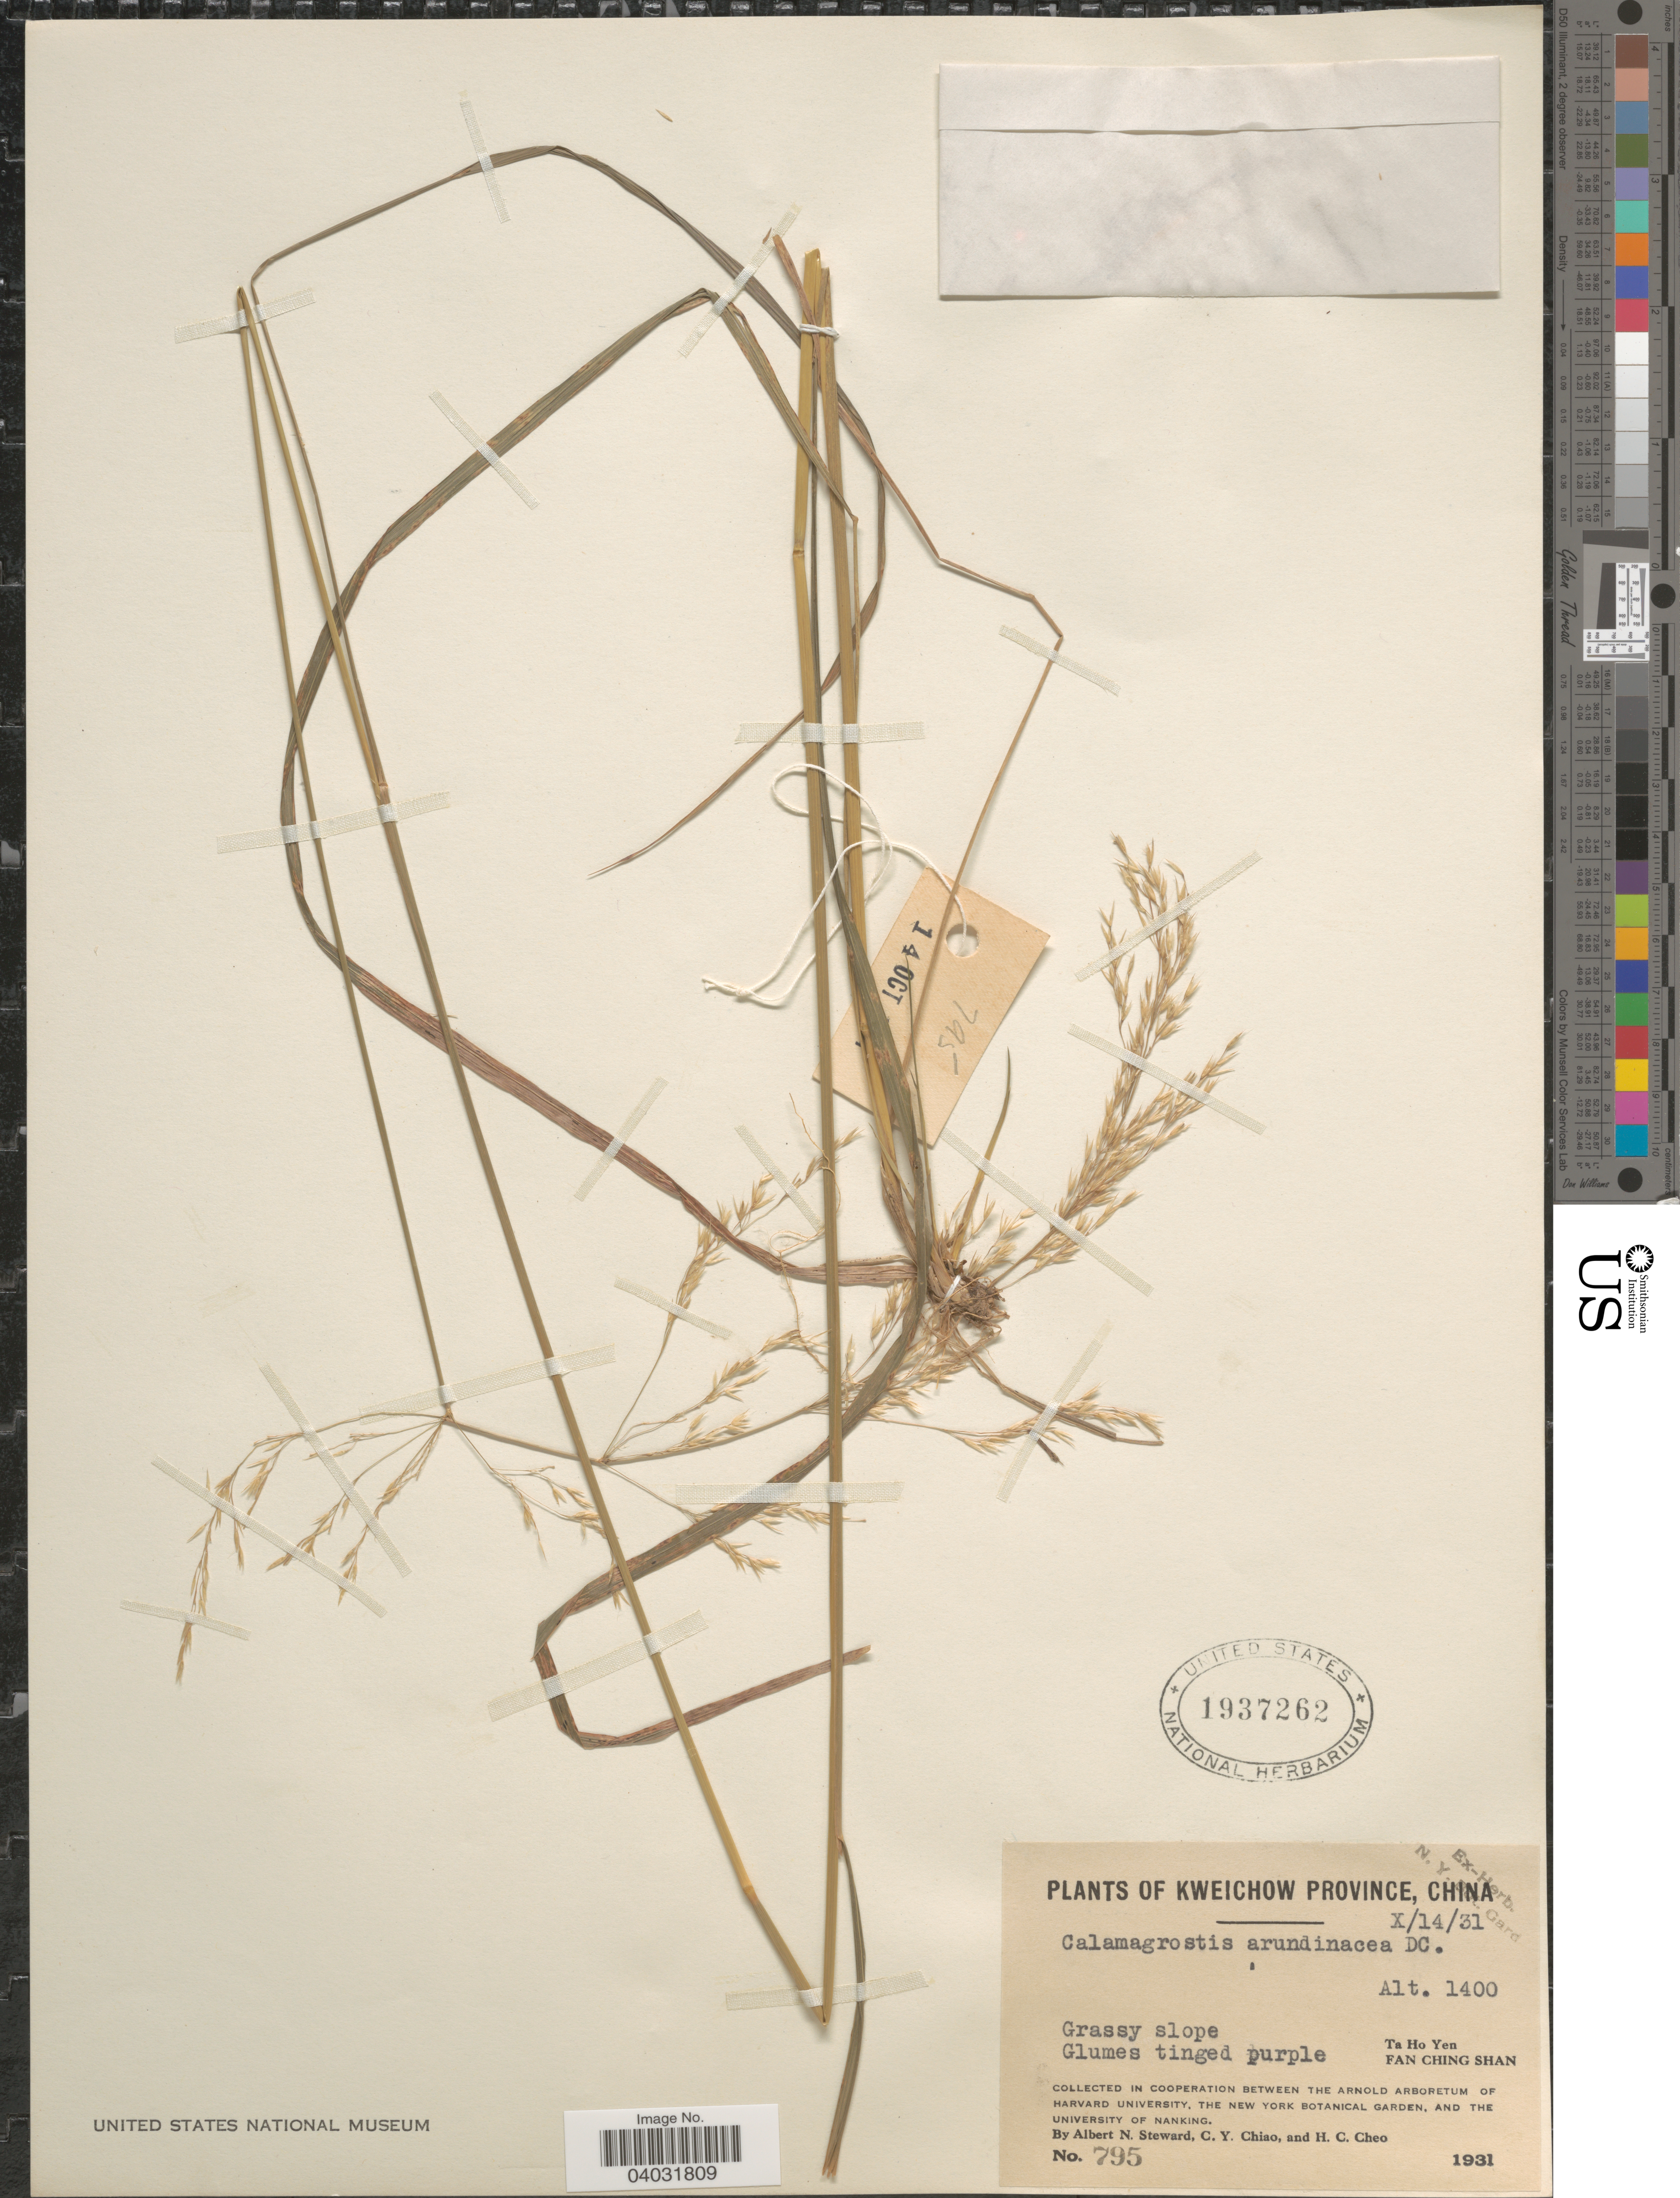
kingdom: Plantae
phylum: Tracheophyta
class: Liliopsida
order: Poales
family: Poaceae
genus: Calamagrostis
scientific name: Calamagrostis arundinacea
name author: (L.) Roth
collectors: A. N. Steward, C. Y. Chiao & H. Cheo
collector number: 795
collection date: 1931-10-14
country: China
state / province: Guizhou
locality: Kweichow Province. Ta Ho Yen. Fan Ching Shan.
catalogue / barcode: US 1937262